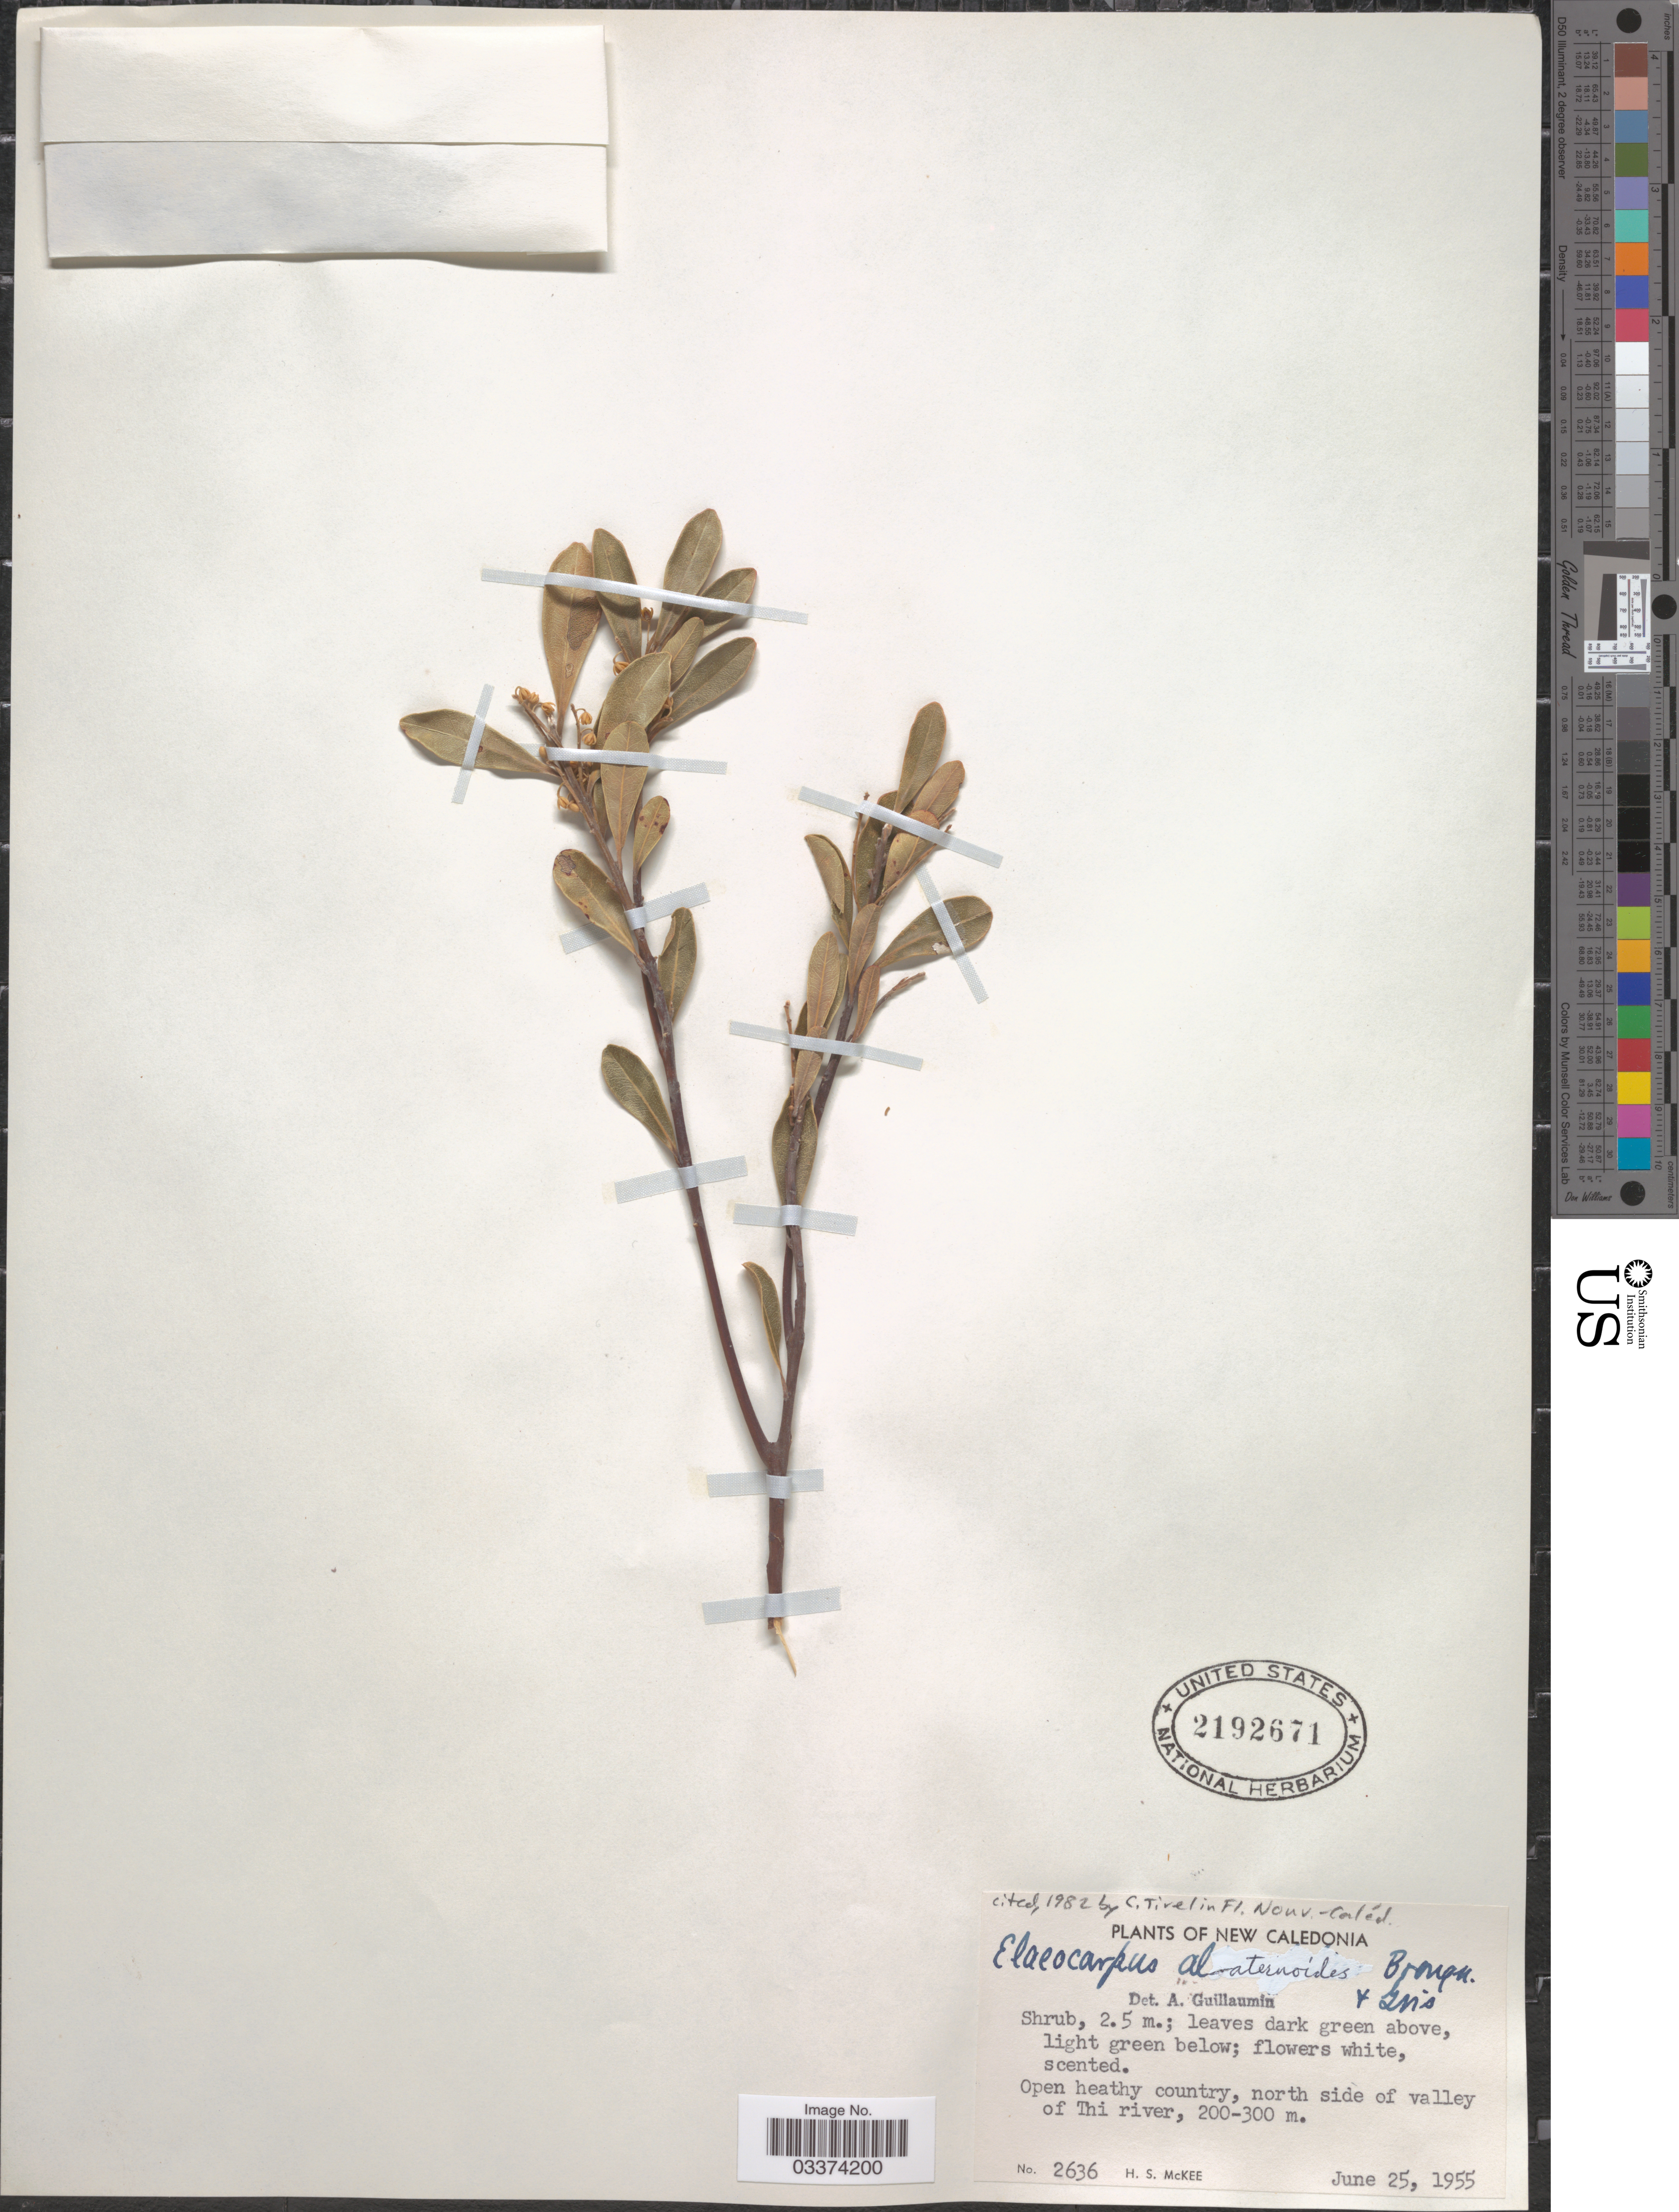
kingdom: Plantae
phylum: Tracheophyta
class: Magnoliopsida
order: Oxalidales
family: Elaeocarpaceae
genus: Elaeocarpus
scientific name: Elaeocarpus alaternoides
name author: Brongn. & Gris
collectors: H. S. McKee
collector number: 2636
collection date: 1955-06-25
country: New Caledonia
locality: North side of valley of Thi river.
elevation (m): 200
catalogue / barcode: US 2192671